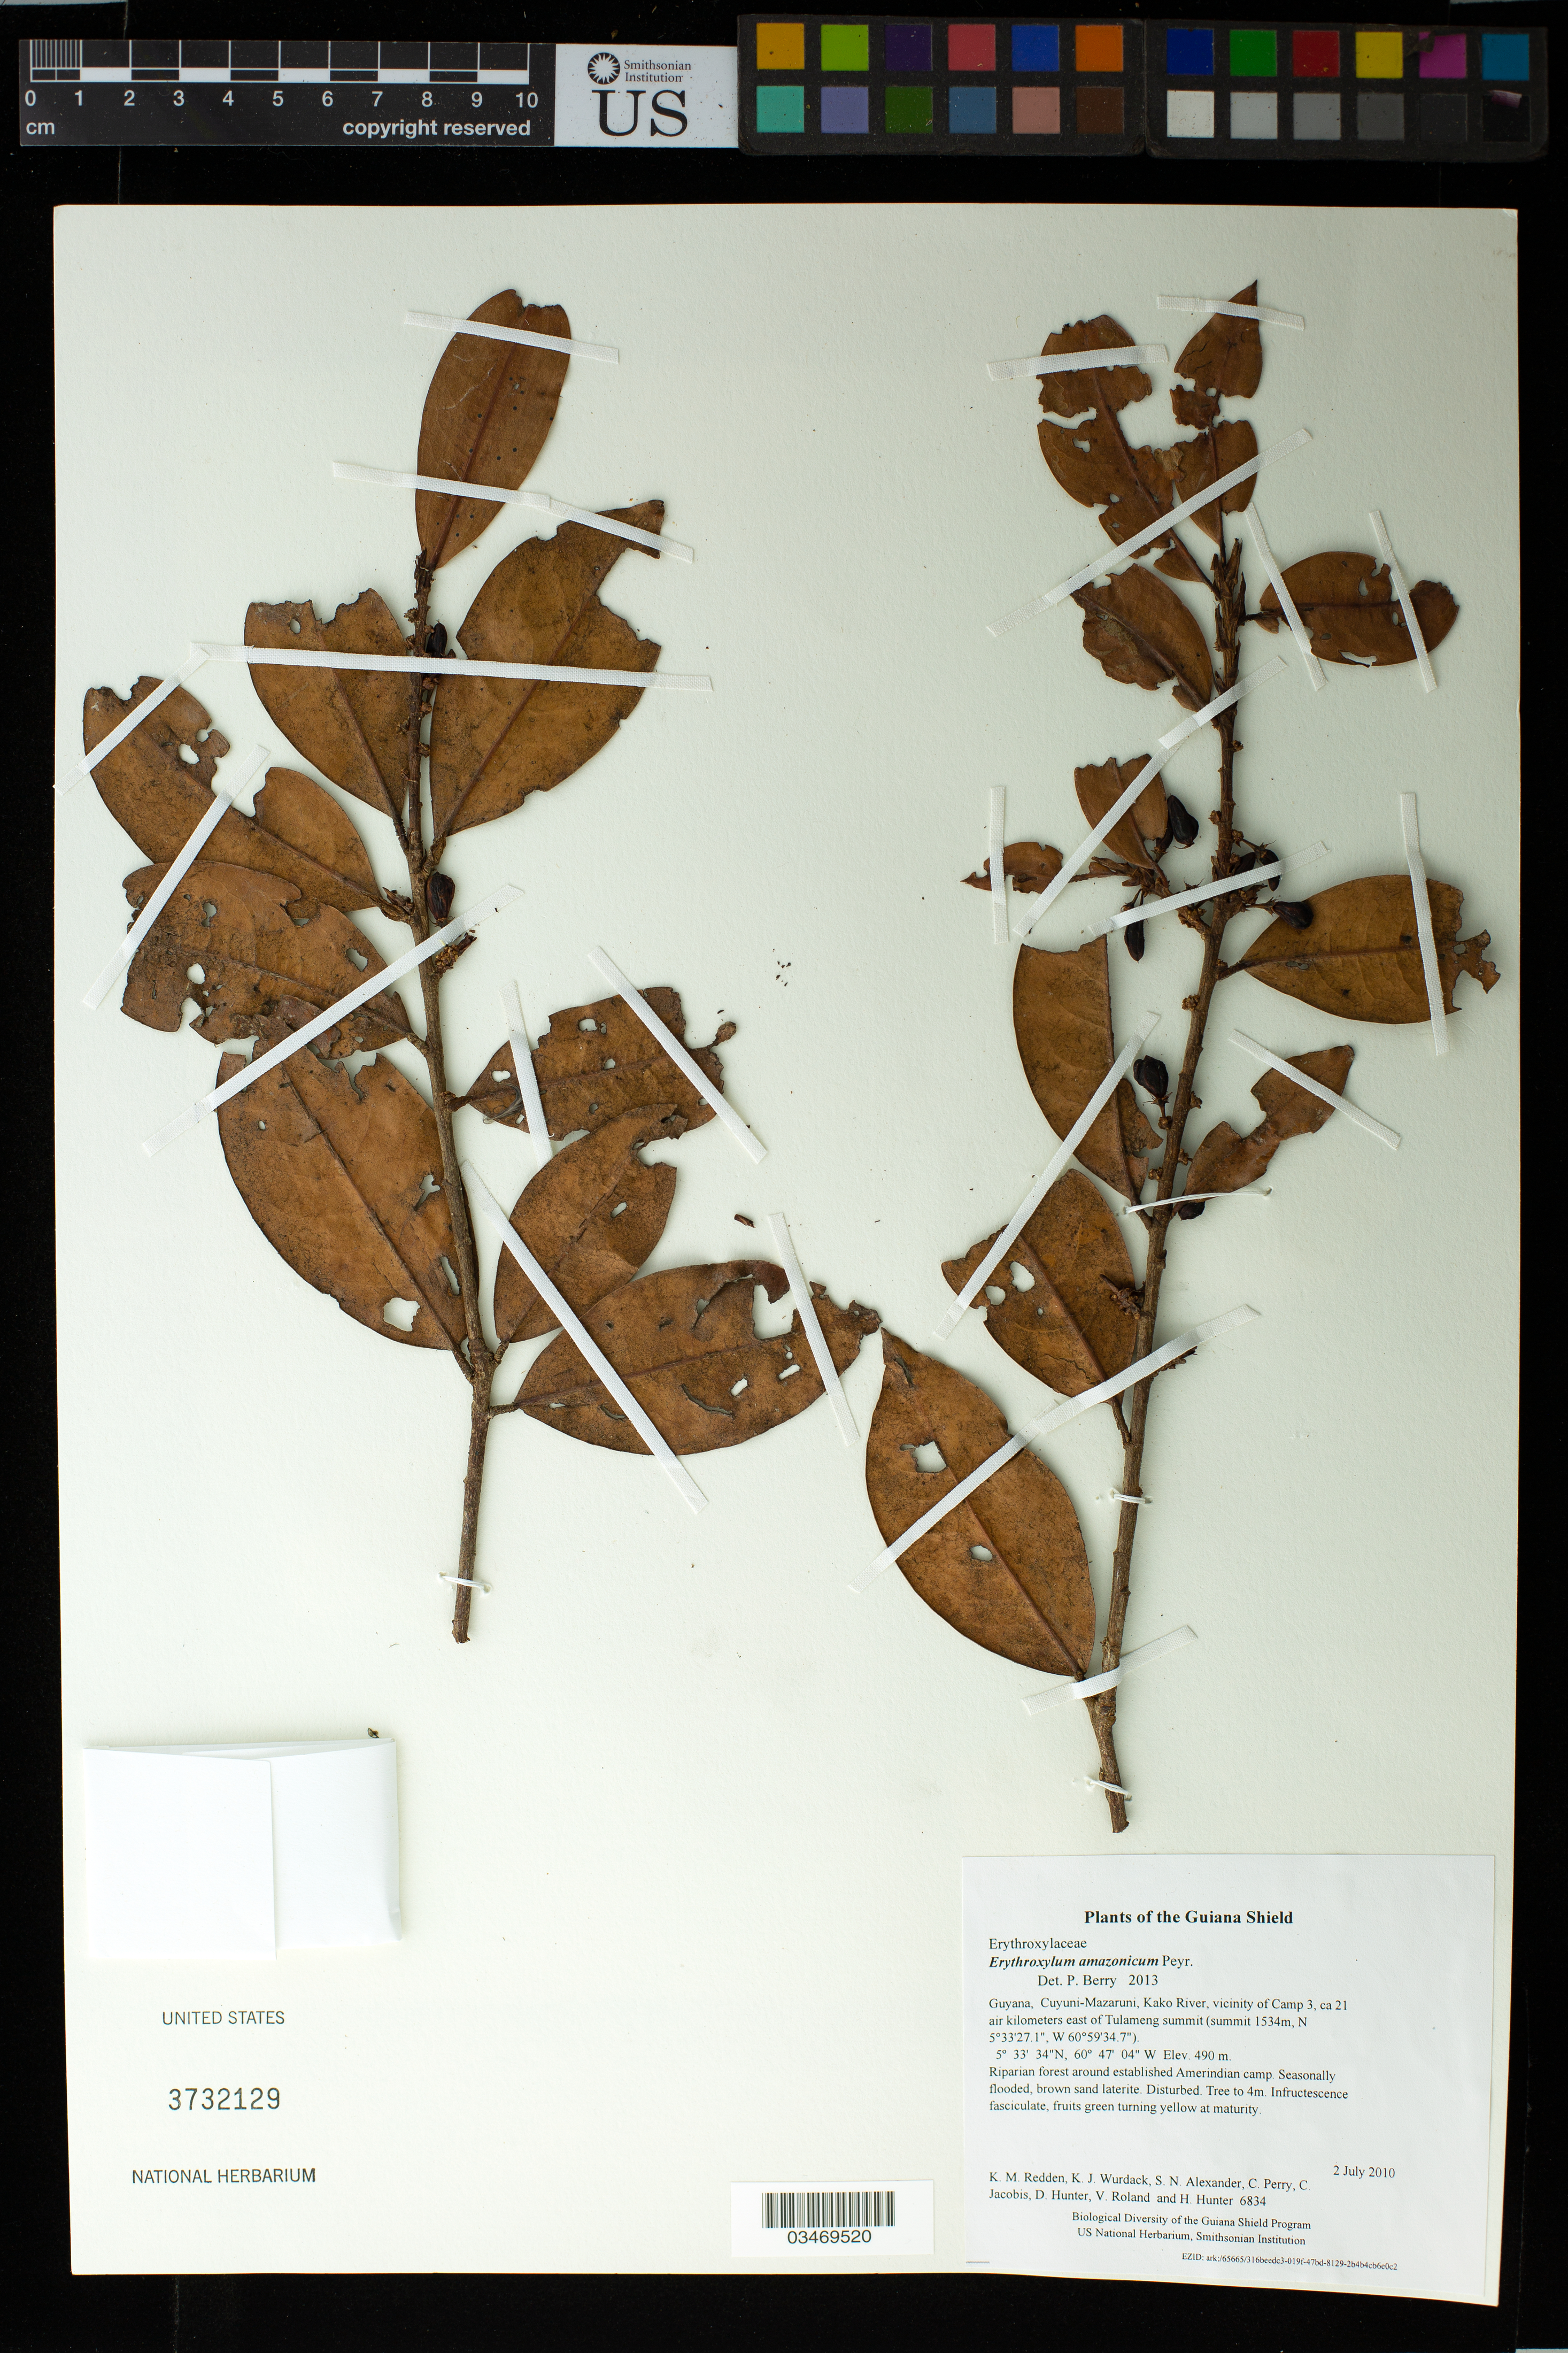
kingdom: Plantae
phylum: Tracheophyta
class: Magnoliopsida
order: Malpighiales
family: Erythroxylaceae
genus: Erythroxylum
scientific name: Erythroxylum amazonicum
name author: Peyr.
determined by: Berry, P.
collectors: K. M. Redden, K. Wurdack, S. N. Alexander, C. Perry, C. Jacobis, D. Hunter, V. Roland & H. Hunter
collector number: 6834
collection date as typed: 2 July 2010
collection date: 2010-07-02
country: Guyana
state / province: Cuyuni-Mazaruni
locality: Kako River, vicinity of Camp 3, ca 21 air kilometers east of Tulameng summit (summit 1534m, N 5°33'27.1", W 60°59'34.7")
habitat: Riparian forest around established Amerindian camp. Seasonally flooded, brown sand laterite. Disturbed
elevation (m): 490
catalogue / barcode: US 3732129